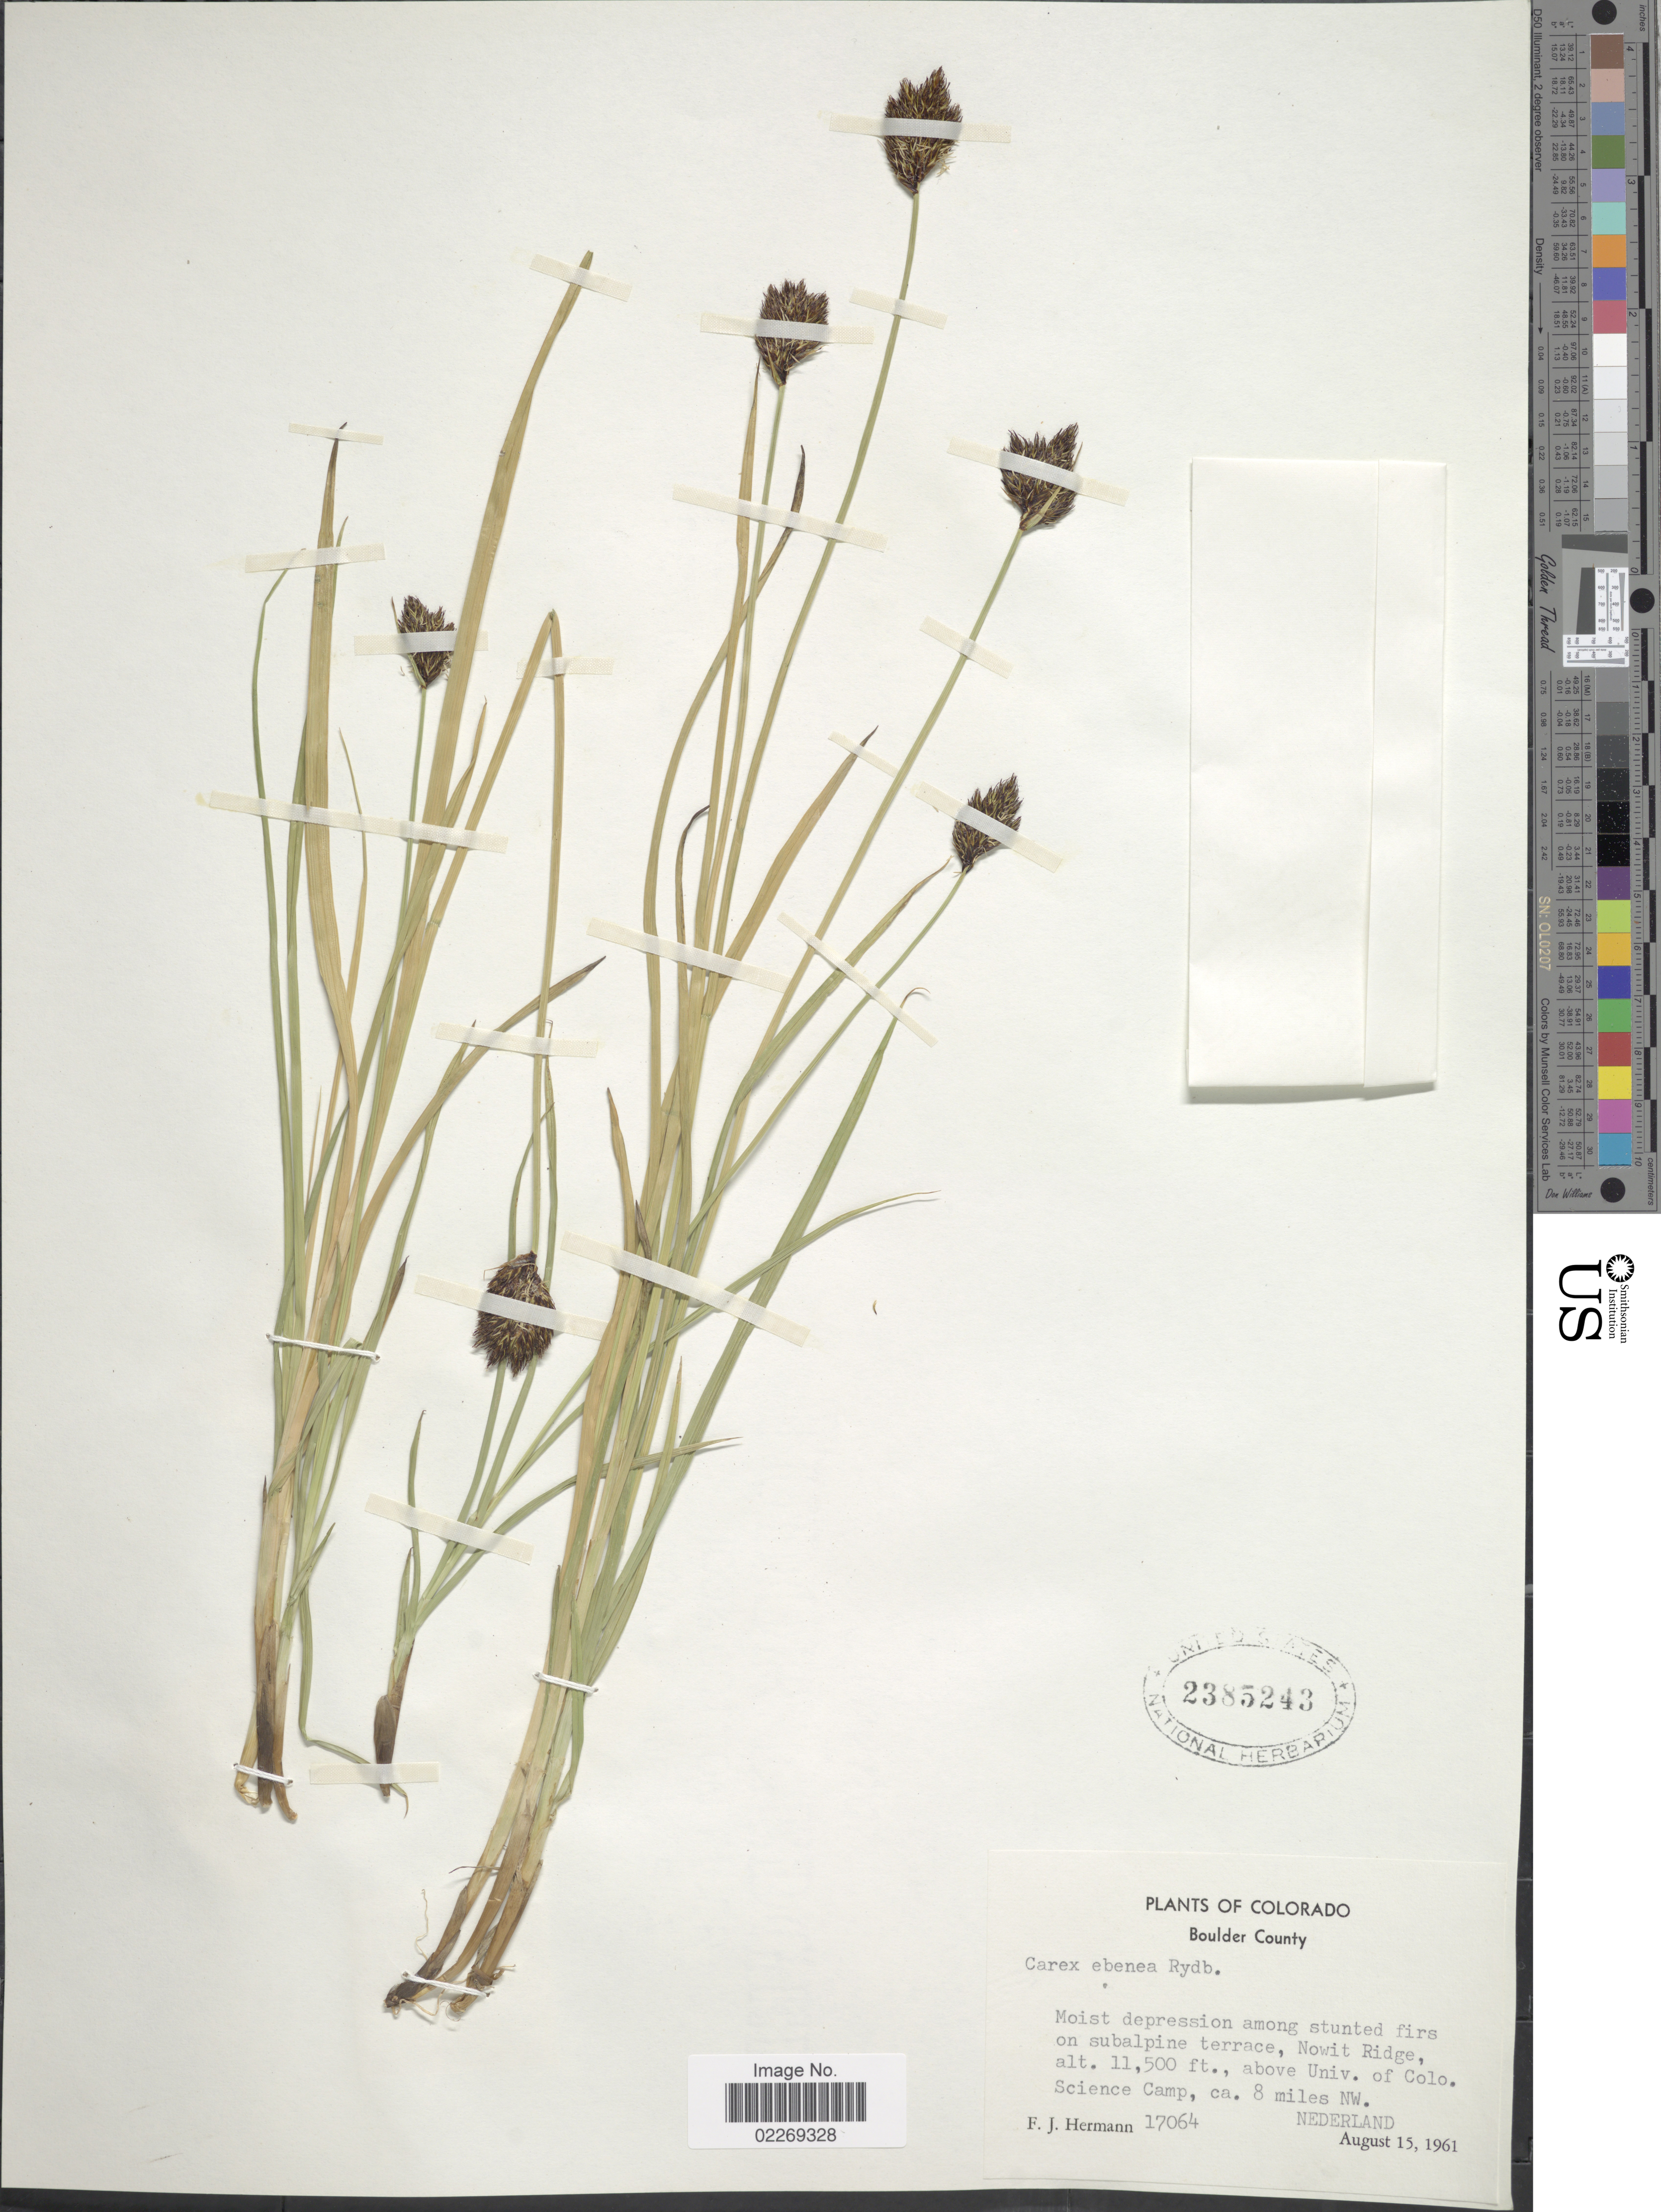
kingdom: Plantae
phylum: Tracheophyta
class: Liliopsida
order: Poales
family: Cyperaceae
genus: Carex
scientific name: Carex ebenea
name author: Rydb.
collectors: F. J. Hermann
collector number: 17064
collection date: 1961-08-15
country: United States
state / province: Colorado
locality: Boulder County. Moist depression among stunted firs on subalpine terrace, Nowit Ridge, above Univ. of Colo. Science Camp, ca. 8 miles NW. Nederland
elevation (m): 3505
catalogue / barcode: US 2385243